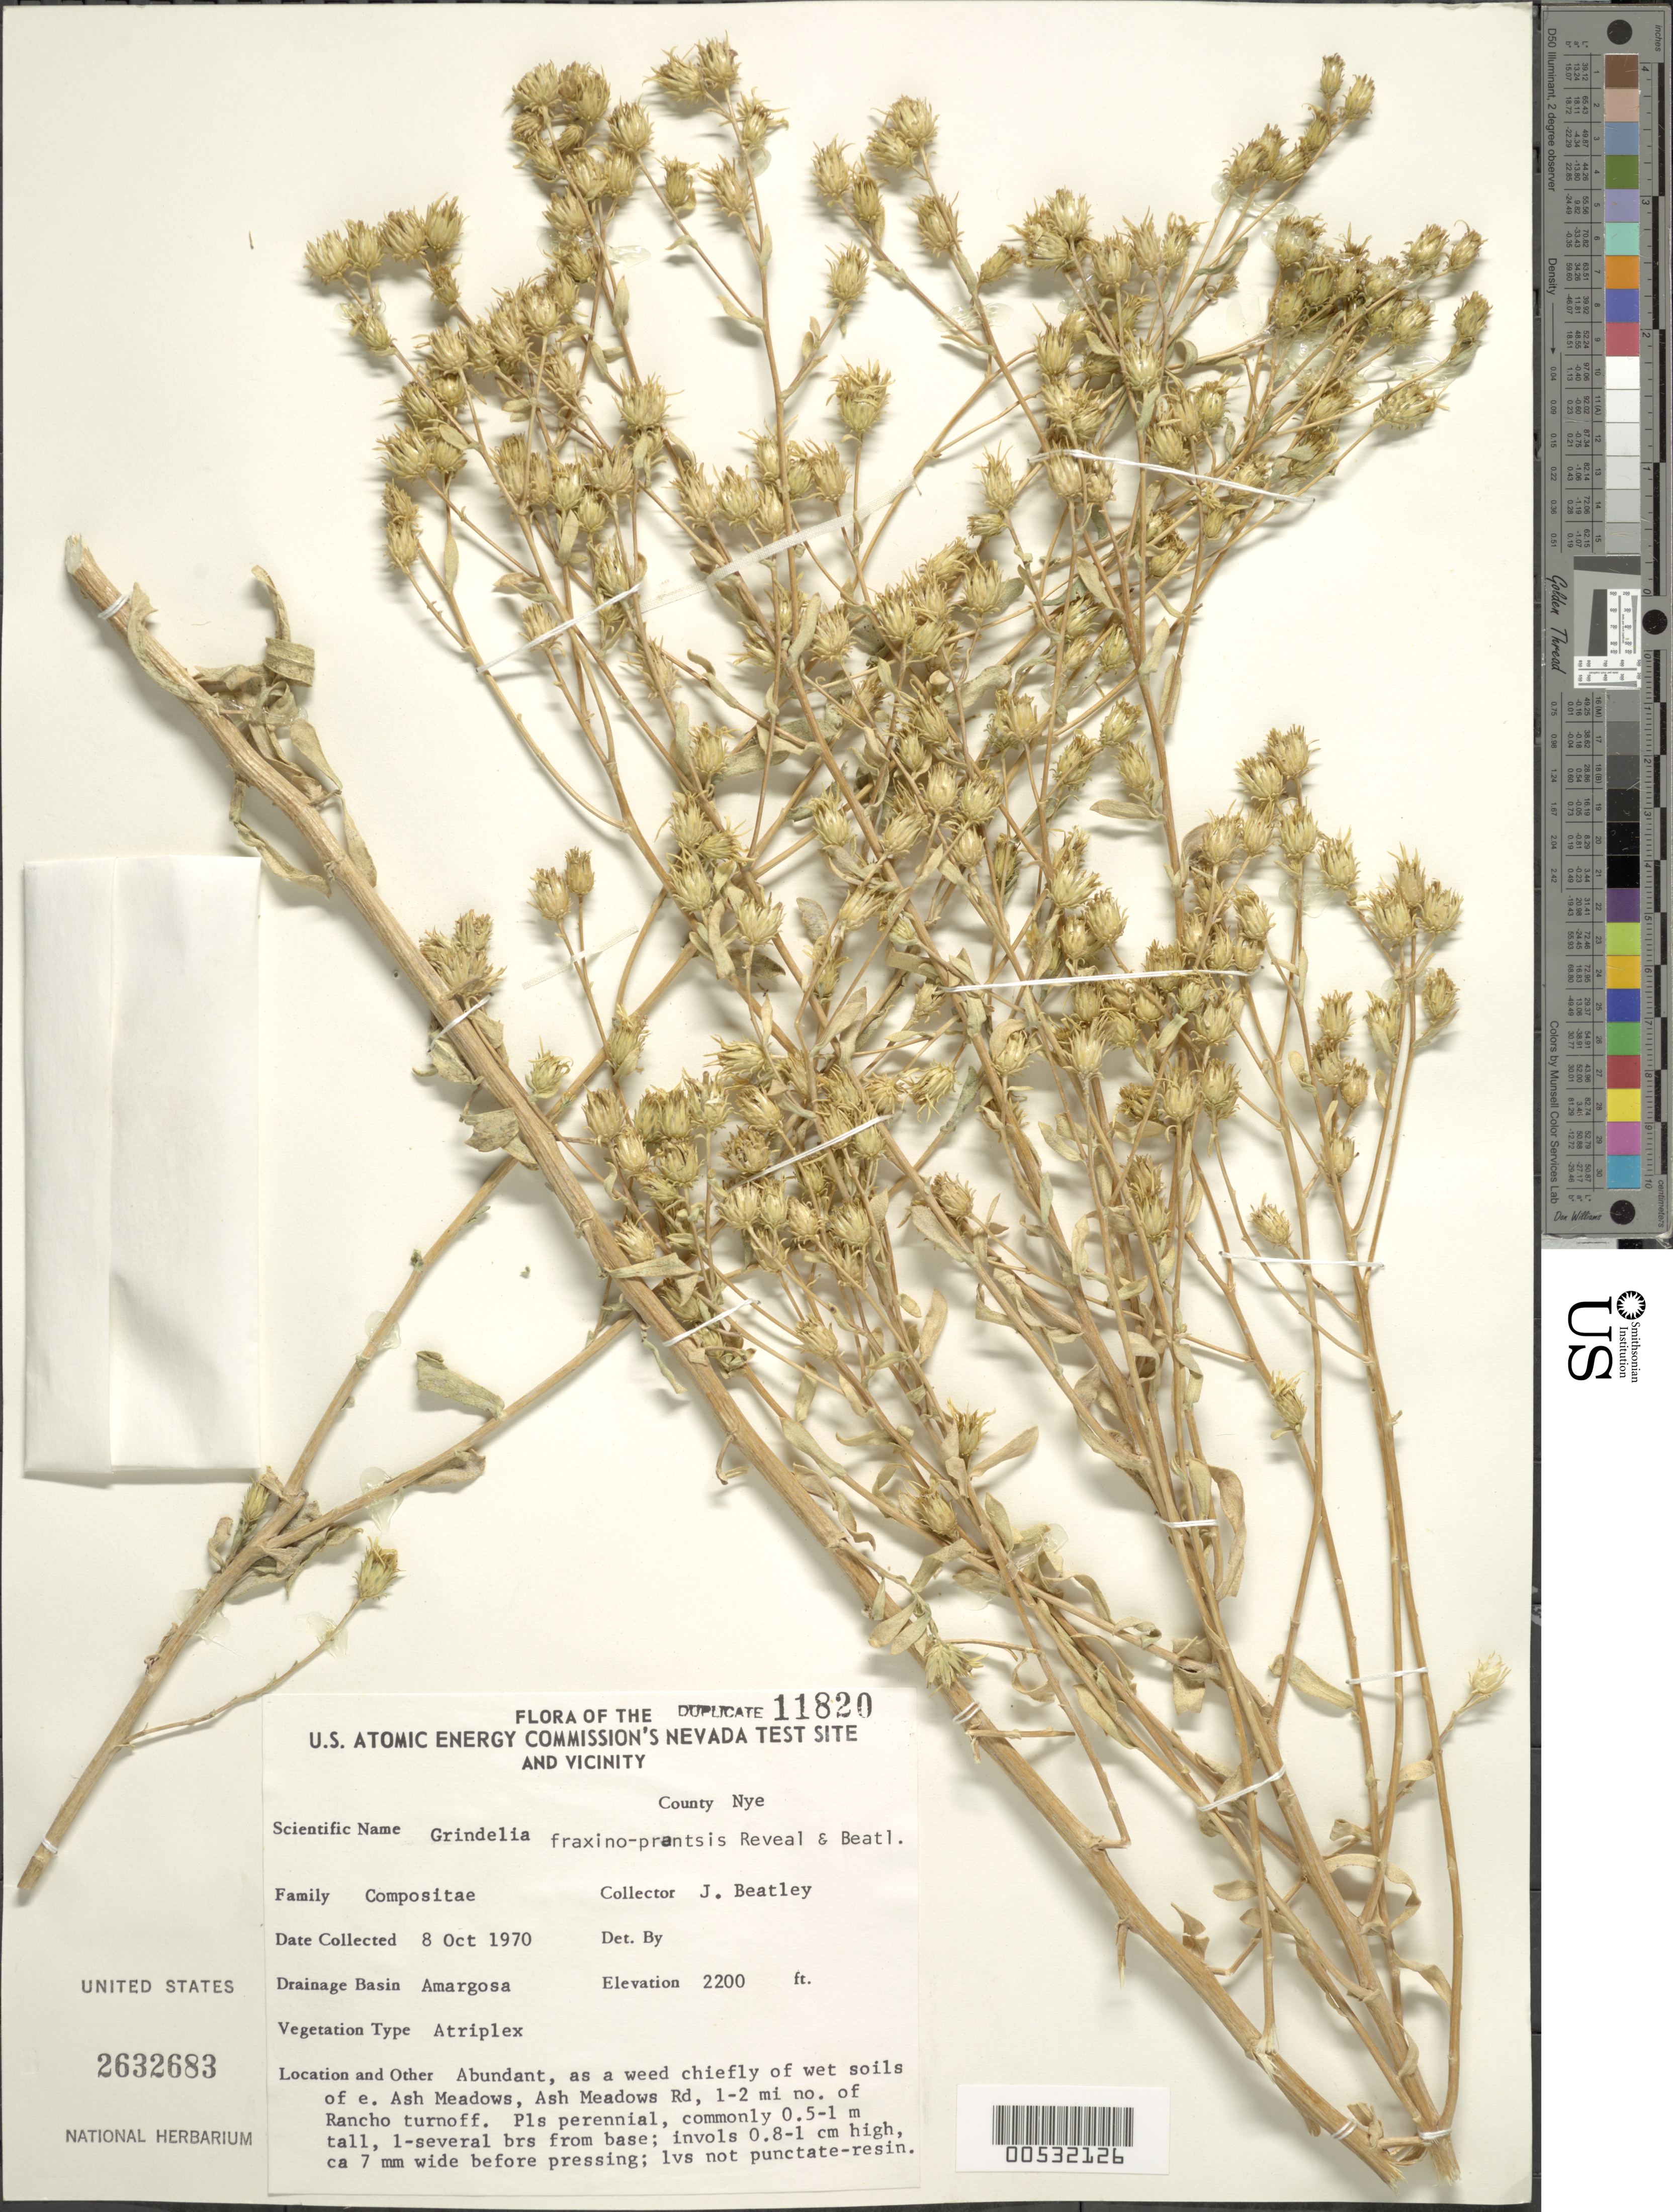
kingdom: Plantae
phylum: Tracheophyta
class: Magnoliopsida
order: Asterales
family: Asteraceae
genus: Grindelia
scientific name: Grindelia fraxino-pratensis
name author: Reveal & Beatley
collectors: J. C. Beatley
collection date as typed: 08 Oct 1970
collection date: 1970-10-08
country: United States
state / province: Nevada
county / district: Nye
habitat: Abundant, as a weed chiefly of wet soils.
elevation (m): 670.5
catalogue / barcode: US 2632683